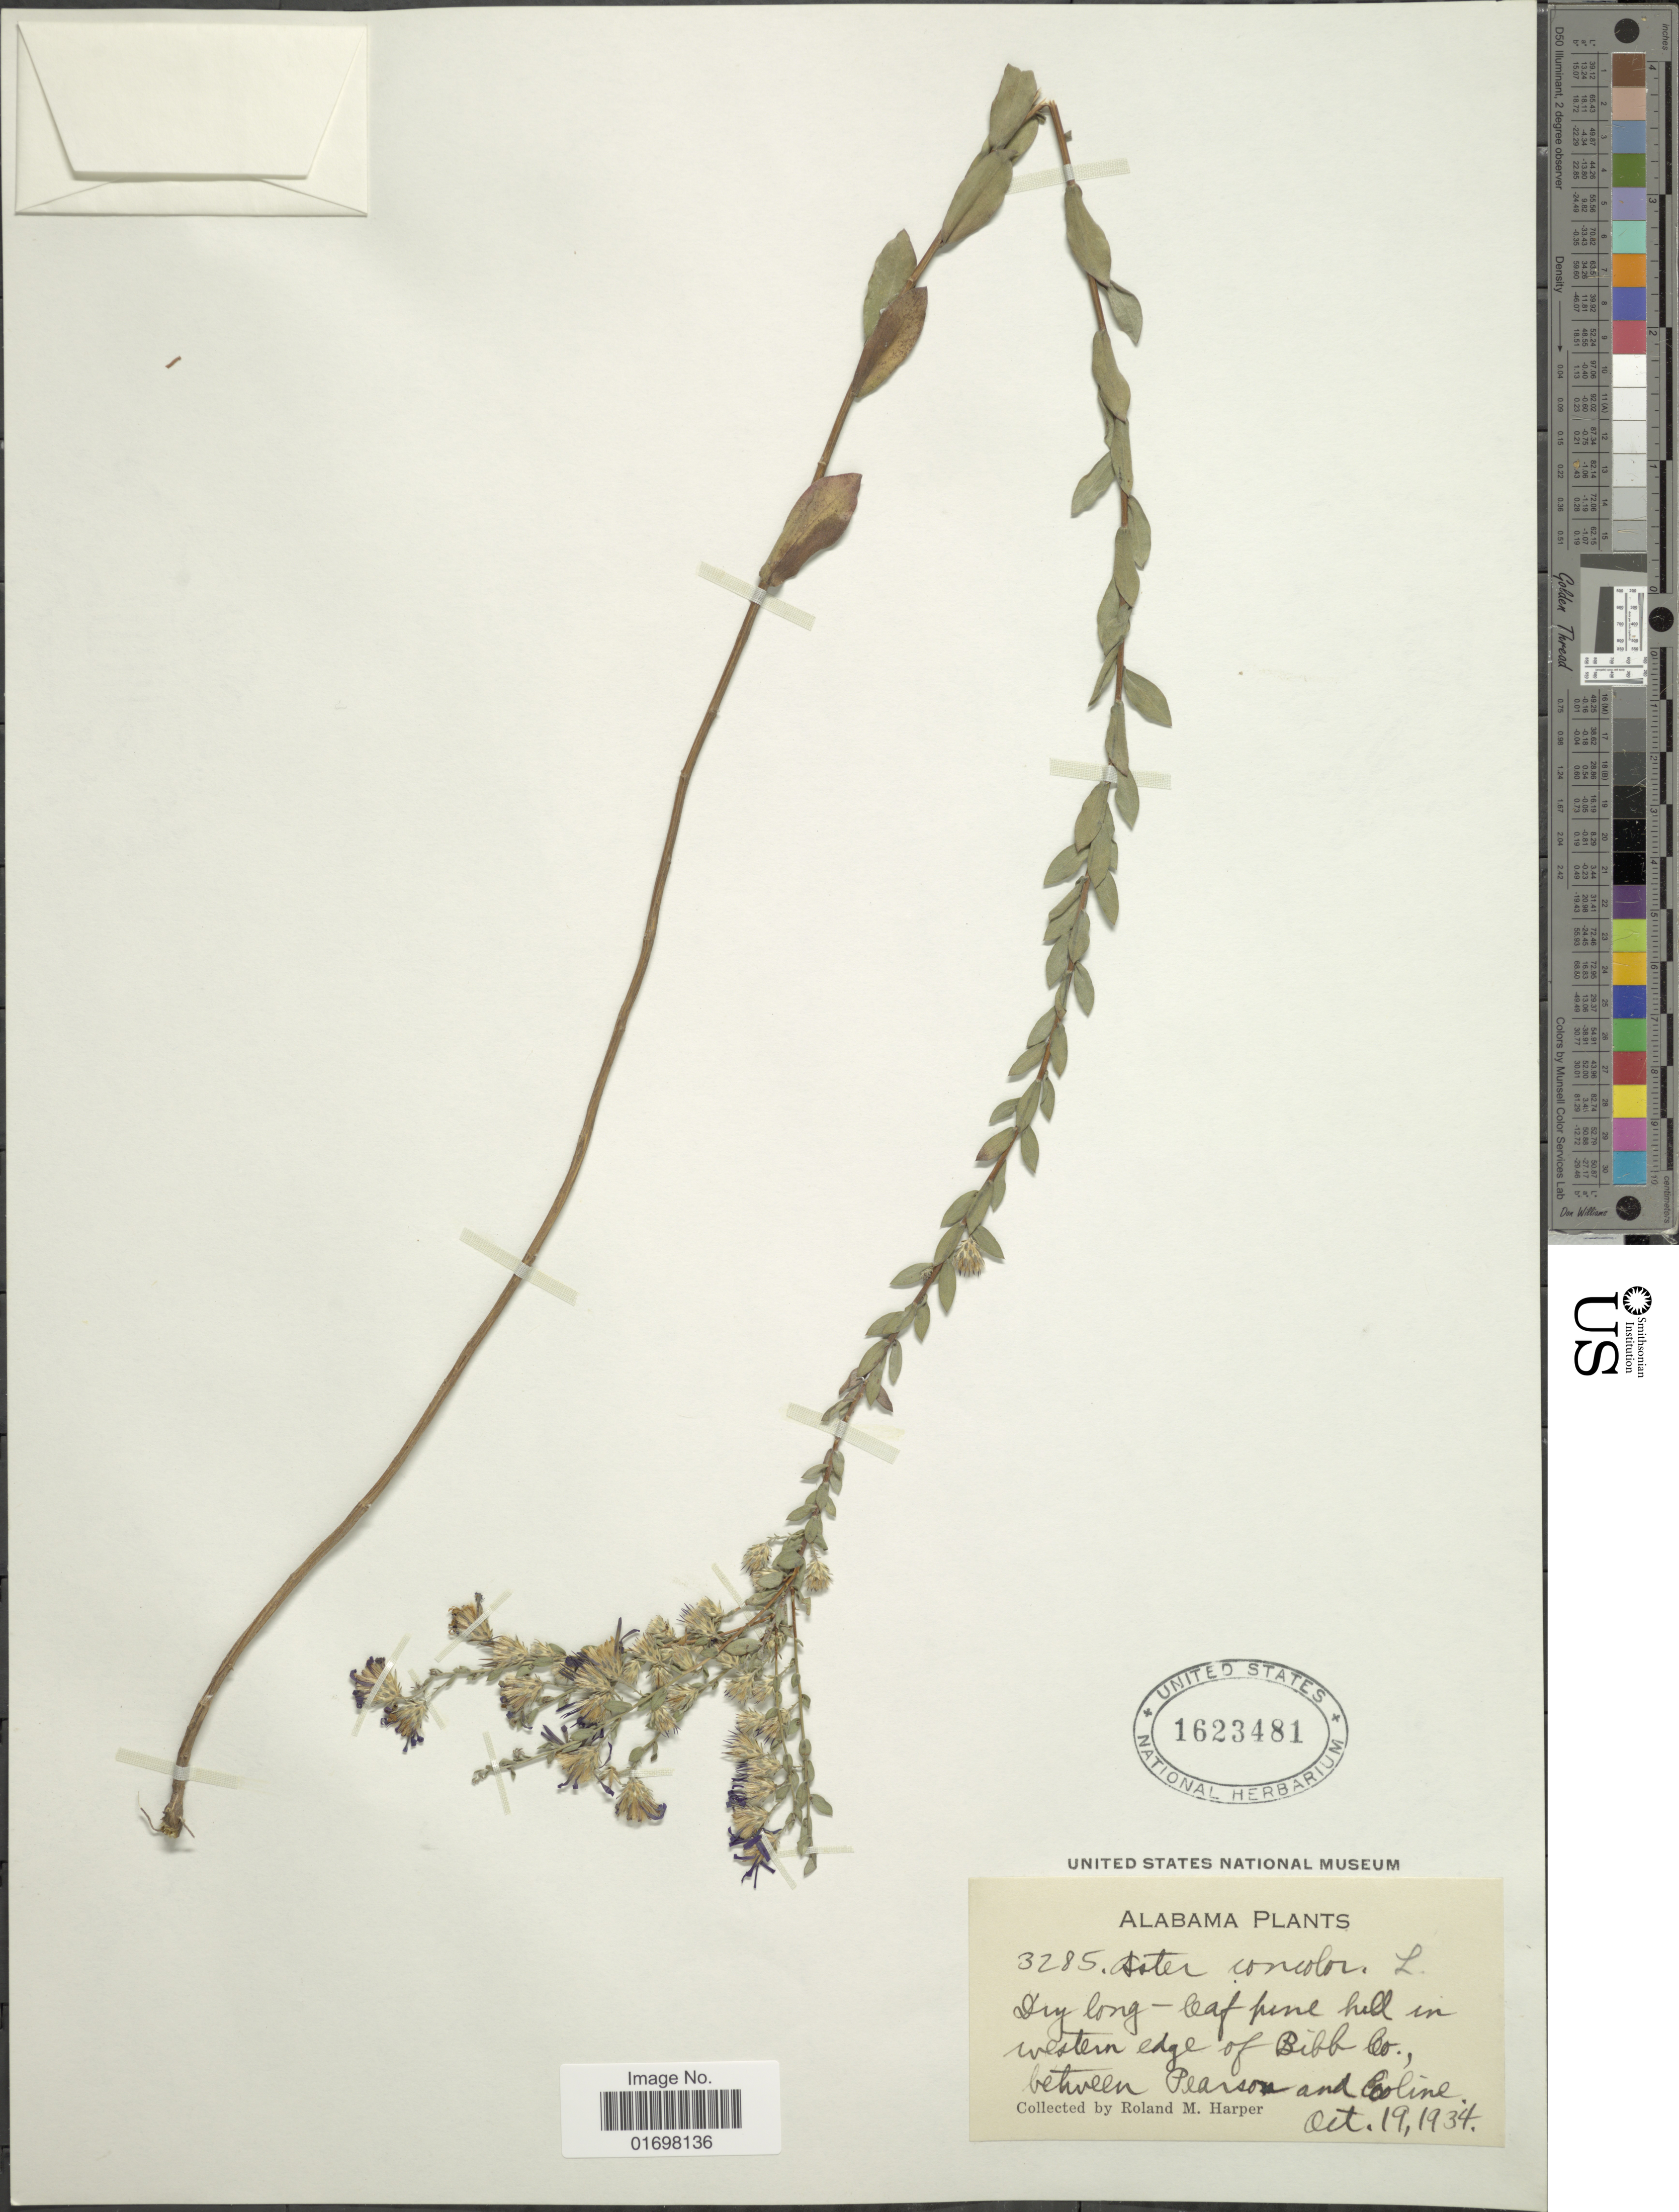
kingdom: Plantae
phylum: Tracheophyta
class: Magnoliopsida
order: Asterales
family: Asteraceae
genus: Symphyotrichum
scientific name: Symphyotrichum concolor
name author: (L.) G.L. Nesom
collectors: R. M. Harper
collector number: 3285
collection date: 1934-10-19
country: United States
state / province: Alabama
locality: Alabama. western edge of Bibb Co., between Pearson and Eoline.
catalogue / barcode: US 1623481